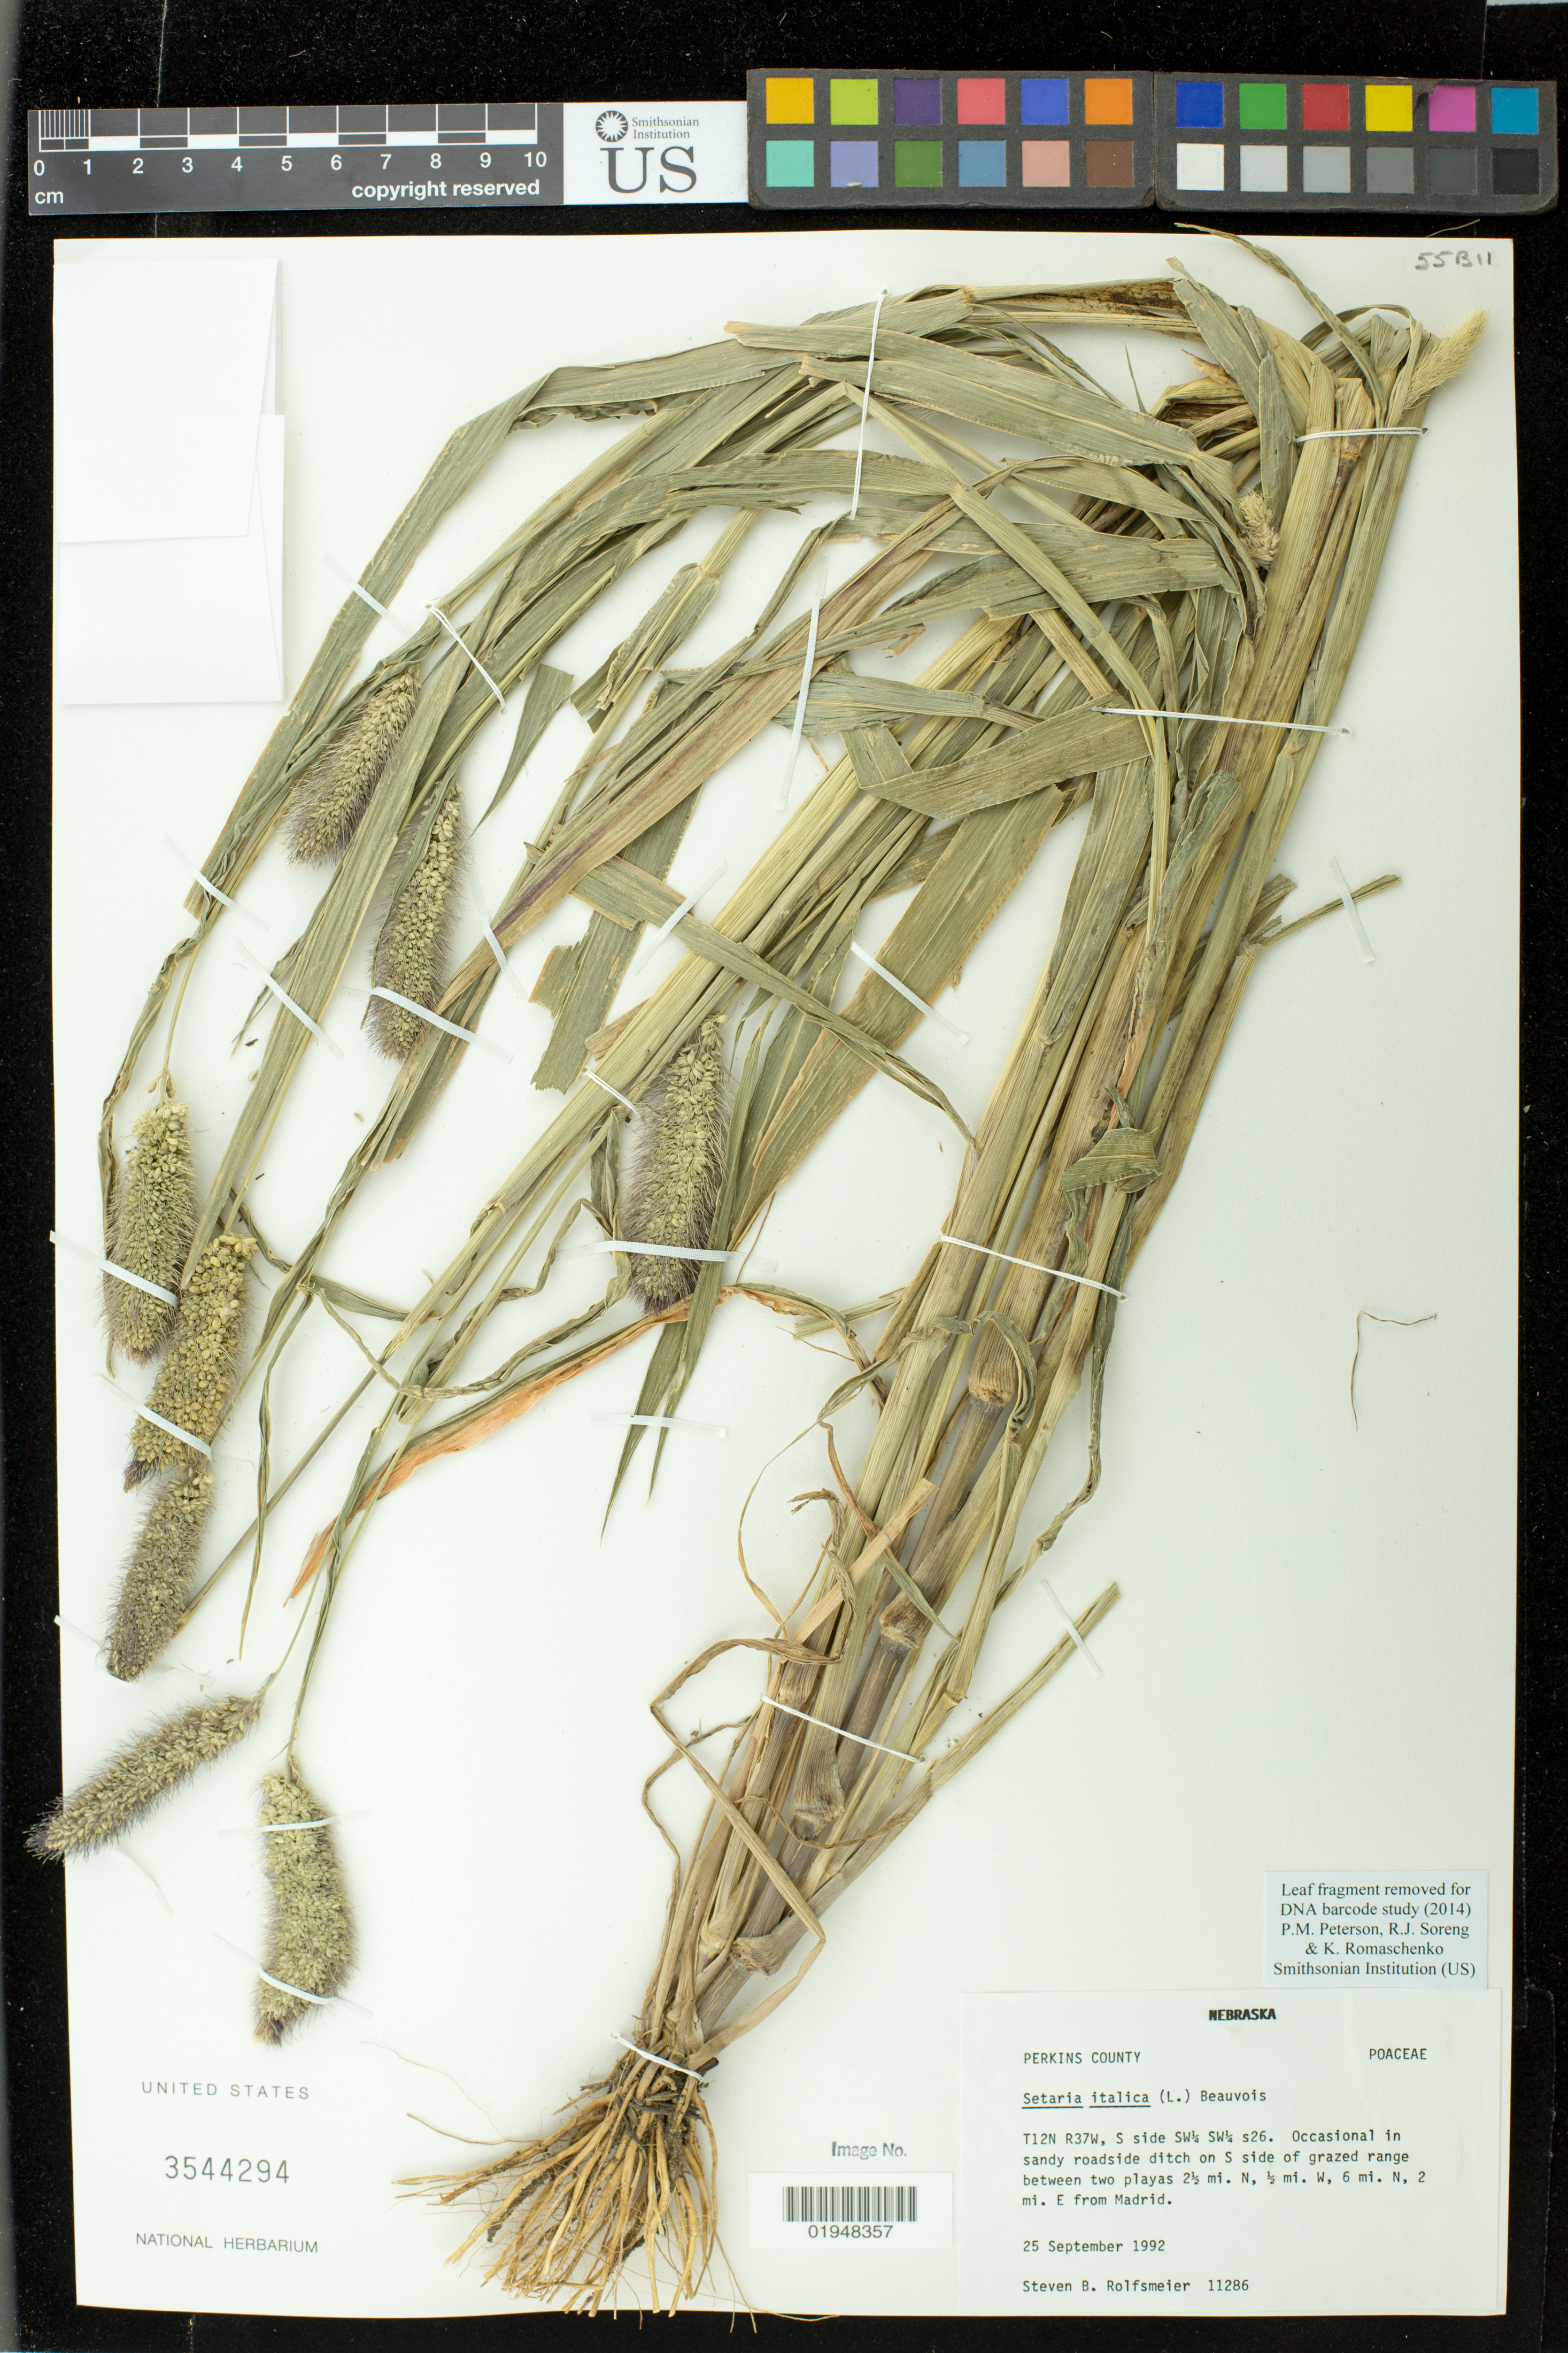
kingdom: Plantae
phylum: Tracheophyta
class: Liliopsida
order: Poales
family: Poaceae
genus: Setaria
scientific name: Setaria italica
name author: (L.) P. Beauv.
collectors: S. Rolfsmeier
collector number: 11286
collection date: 1992-09-25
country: United States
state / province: Nebraska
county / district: Perkins County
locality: T12N R37W, S side SW1/4 SW1/4 s26.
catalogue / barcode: US 3544294